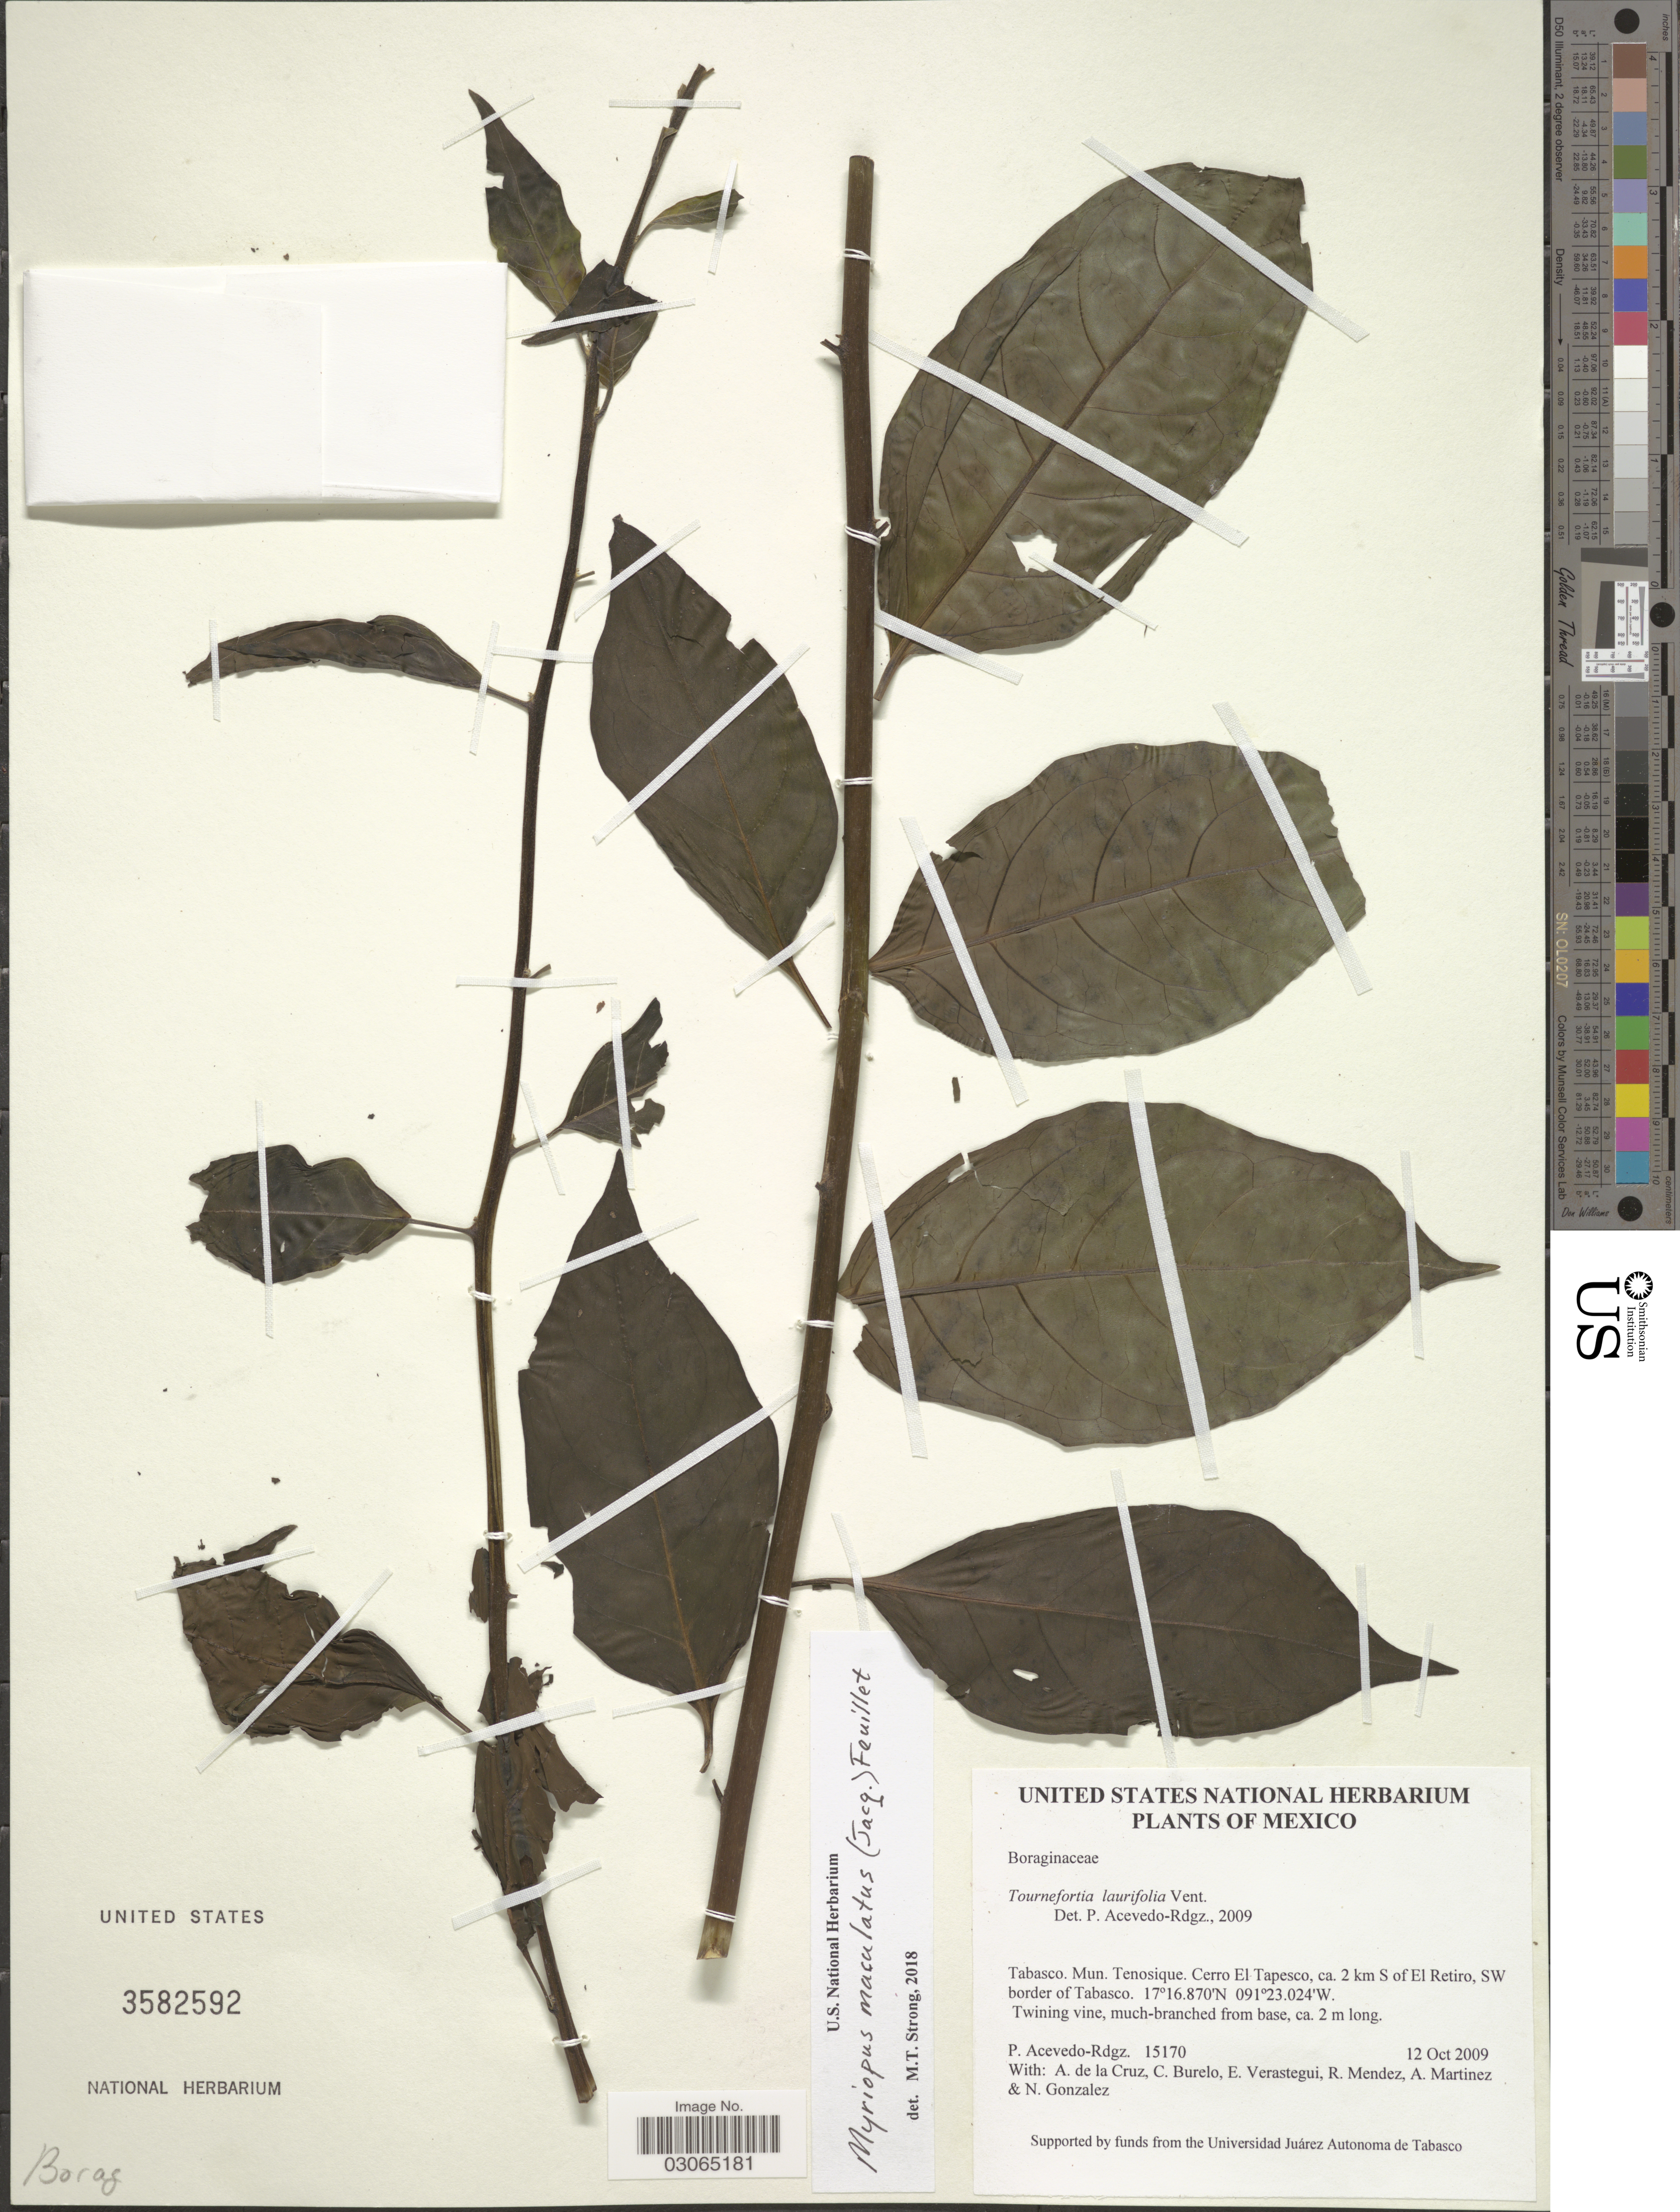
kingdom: Plantae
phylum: Tracheophyta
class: Magnoliopsida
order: Boraginales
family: Heliotropiaceae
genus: Myriopus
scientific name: Myriopus maculatus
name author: (Jacq.) Feuillet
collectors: P. Acevedo-Rodr., A. de la Cruz, C. Burelo, E. Verastegui & et al.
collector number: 15170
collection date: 2009-10-12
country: Mexico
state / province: Tabasco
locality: Mun. Tenosique. Cerro El Tapesco, ca. 2 km S of El Retiro, SW border of Tabasco.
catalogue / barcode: US 3582592